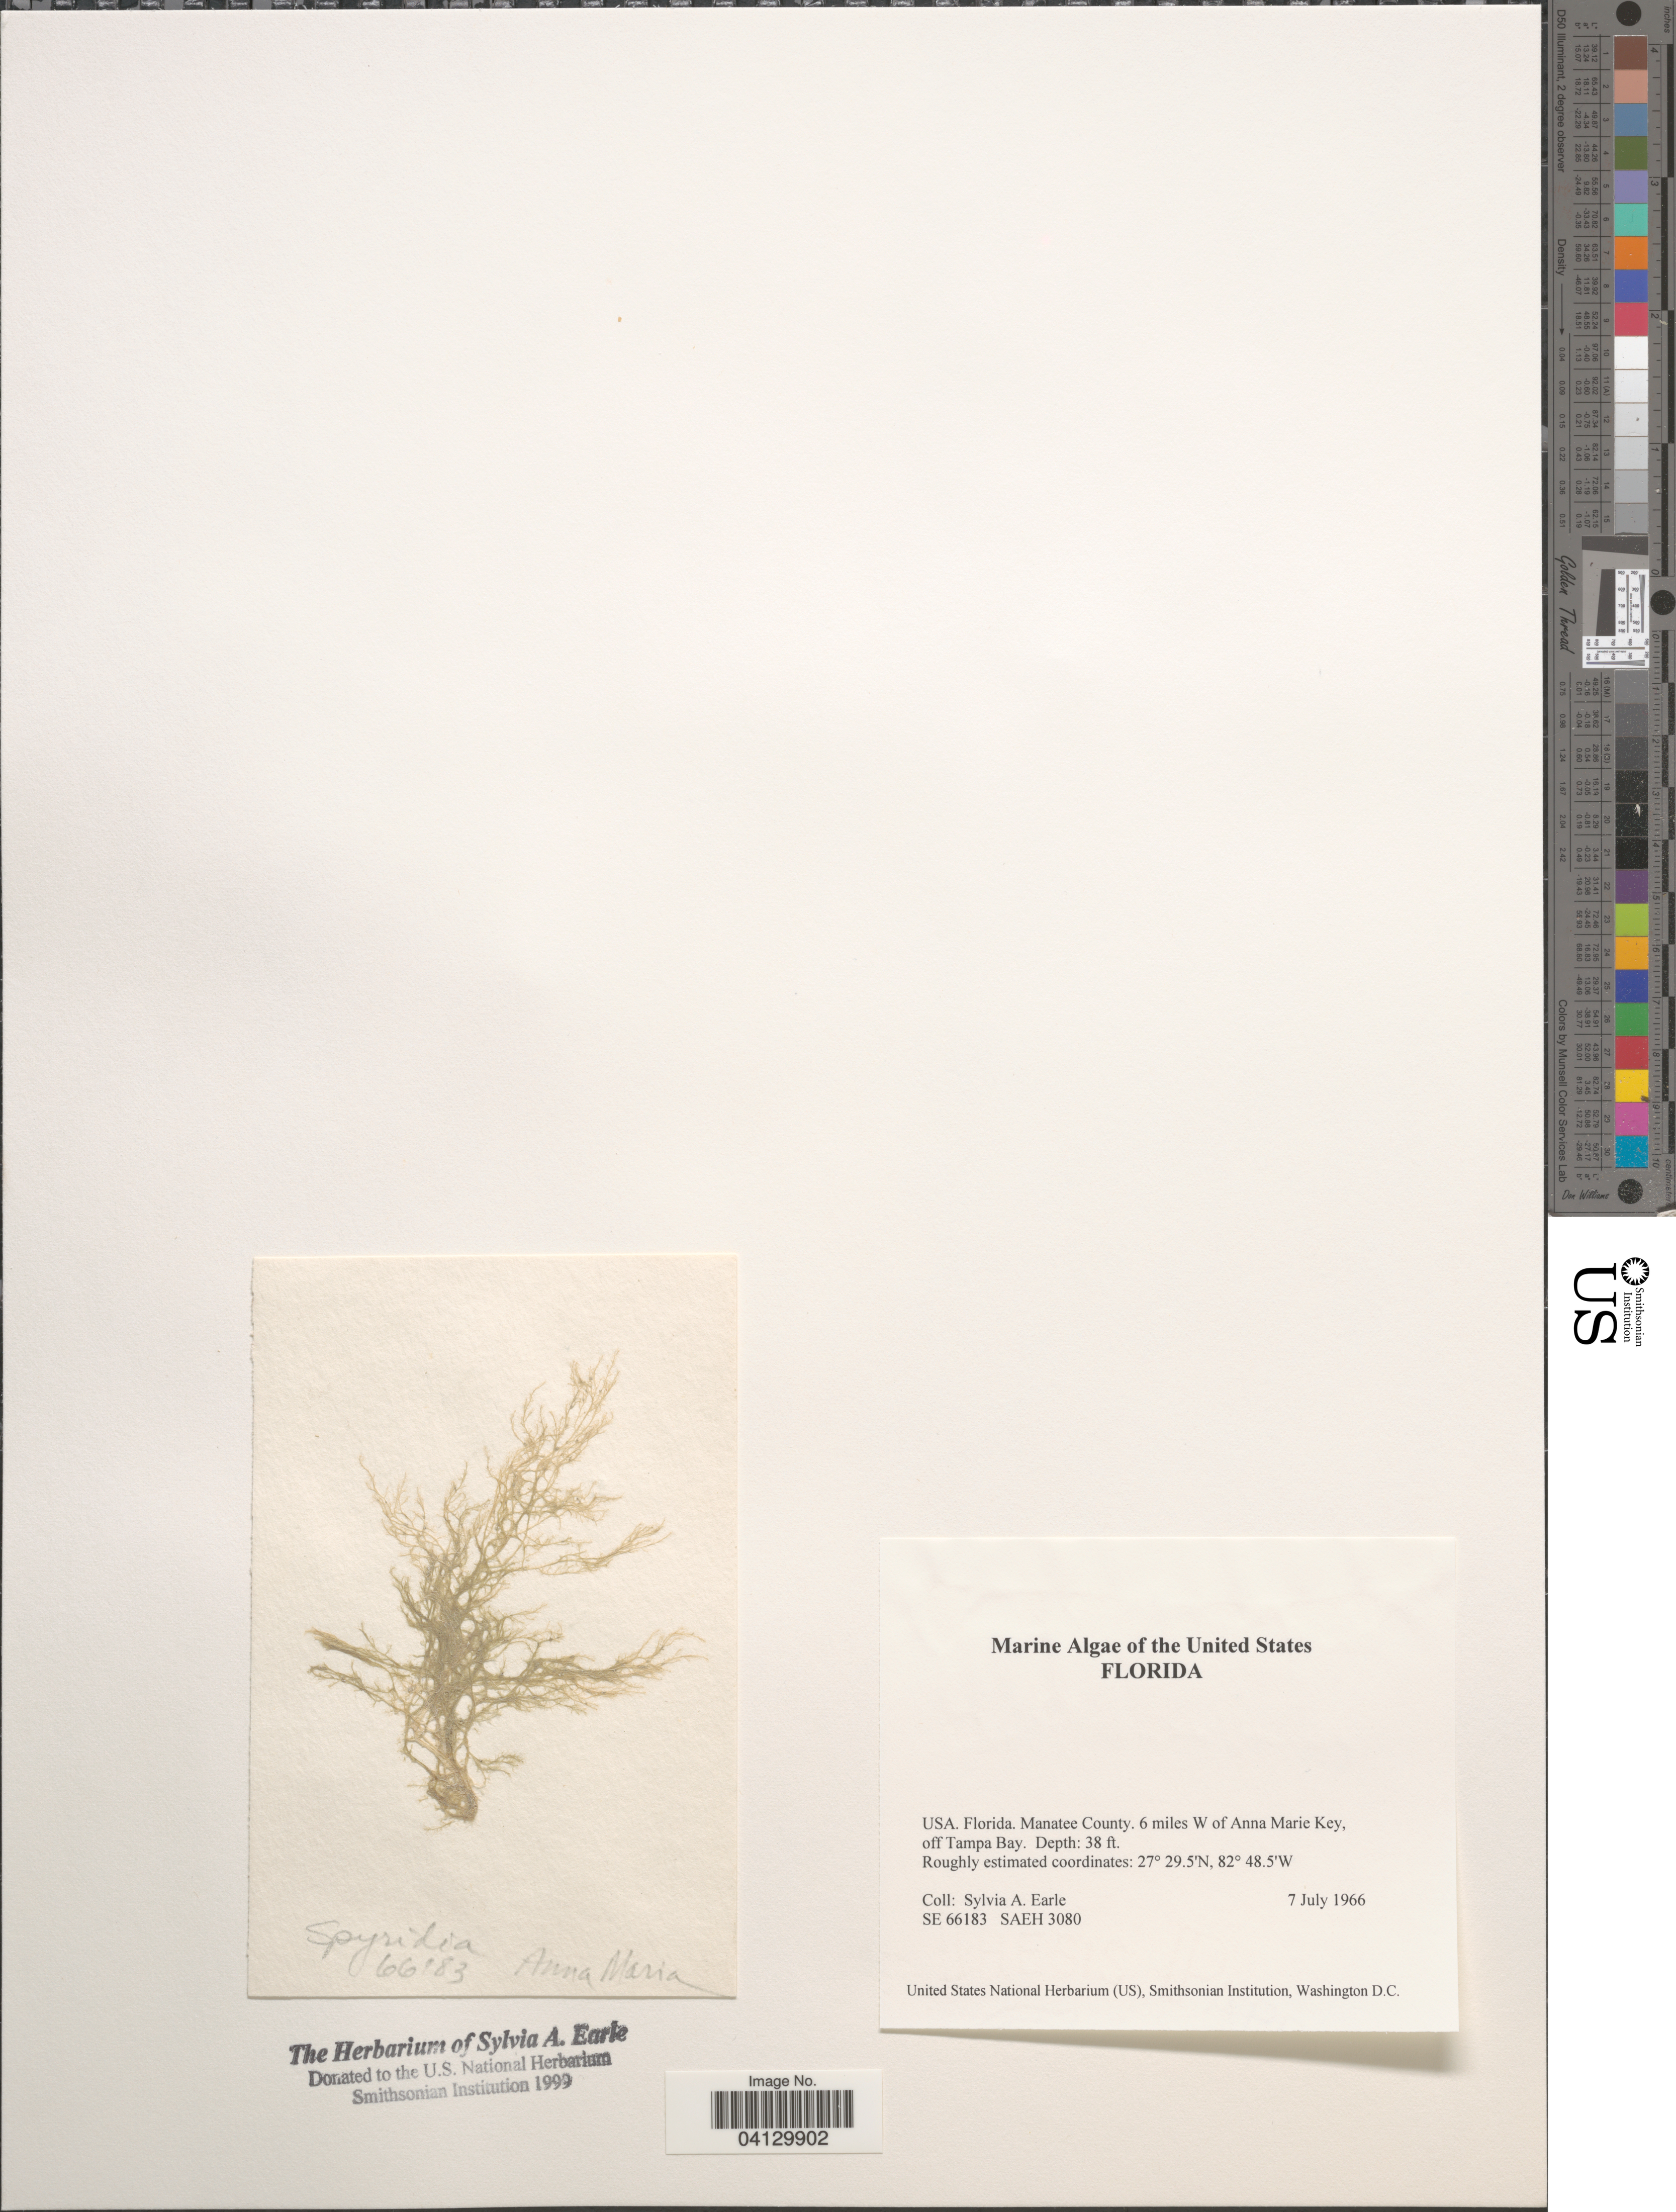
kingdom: Plantae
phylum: Rhodophyta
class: Florideophyceae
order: Ceramiales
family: Spyridiaceae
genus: Spyridia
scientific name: Spyridia sp.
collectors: S. A. Earle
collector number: SE66183/SAEH3080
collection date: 1966-07-07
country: United States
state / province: Florida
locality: Manatee County. 6 miles W of Anna Marie Key, off Tampa Bay.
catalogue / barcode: US 328719